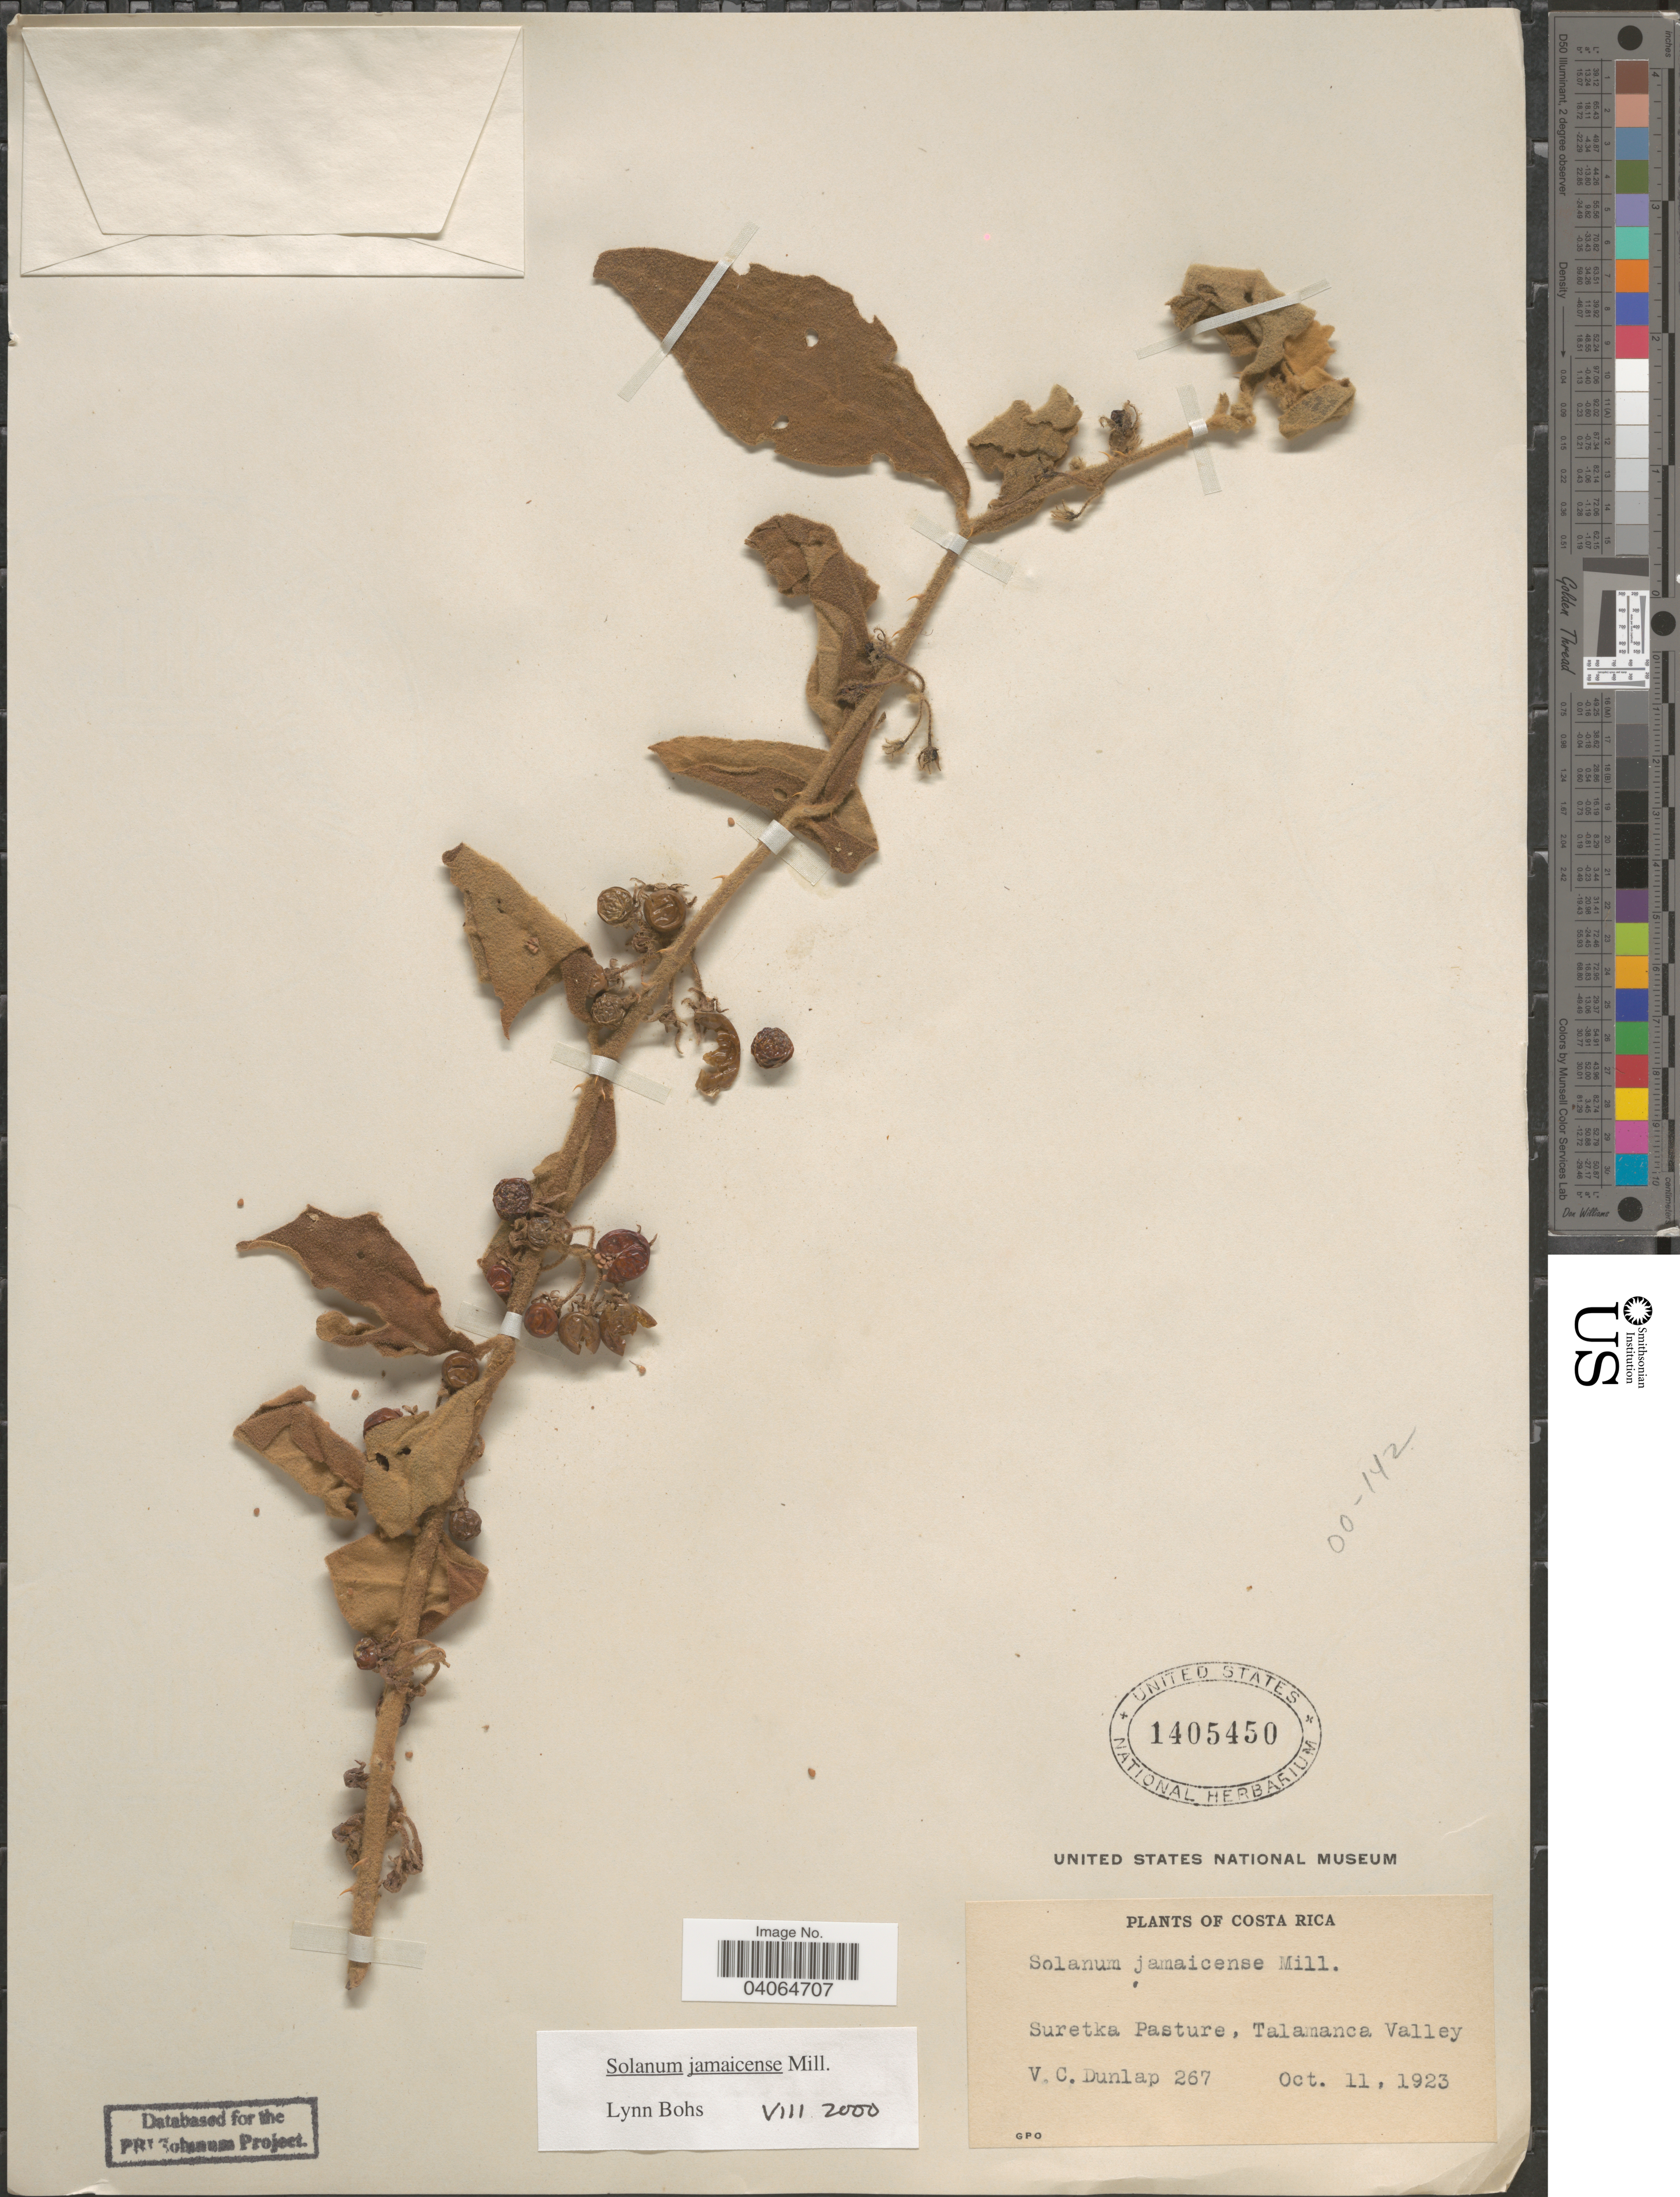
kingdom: Plantae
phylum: Tracheophyta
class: Magnoliopsida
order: Solanales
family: Solanaceae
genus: Solanum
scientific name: Solanum jamaicense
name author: Mill.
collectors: V. C. Dunlap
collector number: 267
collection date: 1923-10-11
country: Costa Rica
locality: Suretka Pasture, Talamanca Valley.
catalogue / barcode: US 1405450